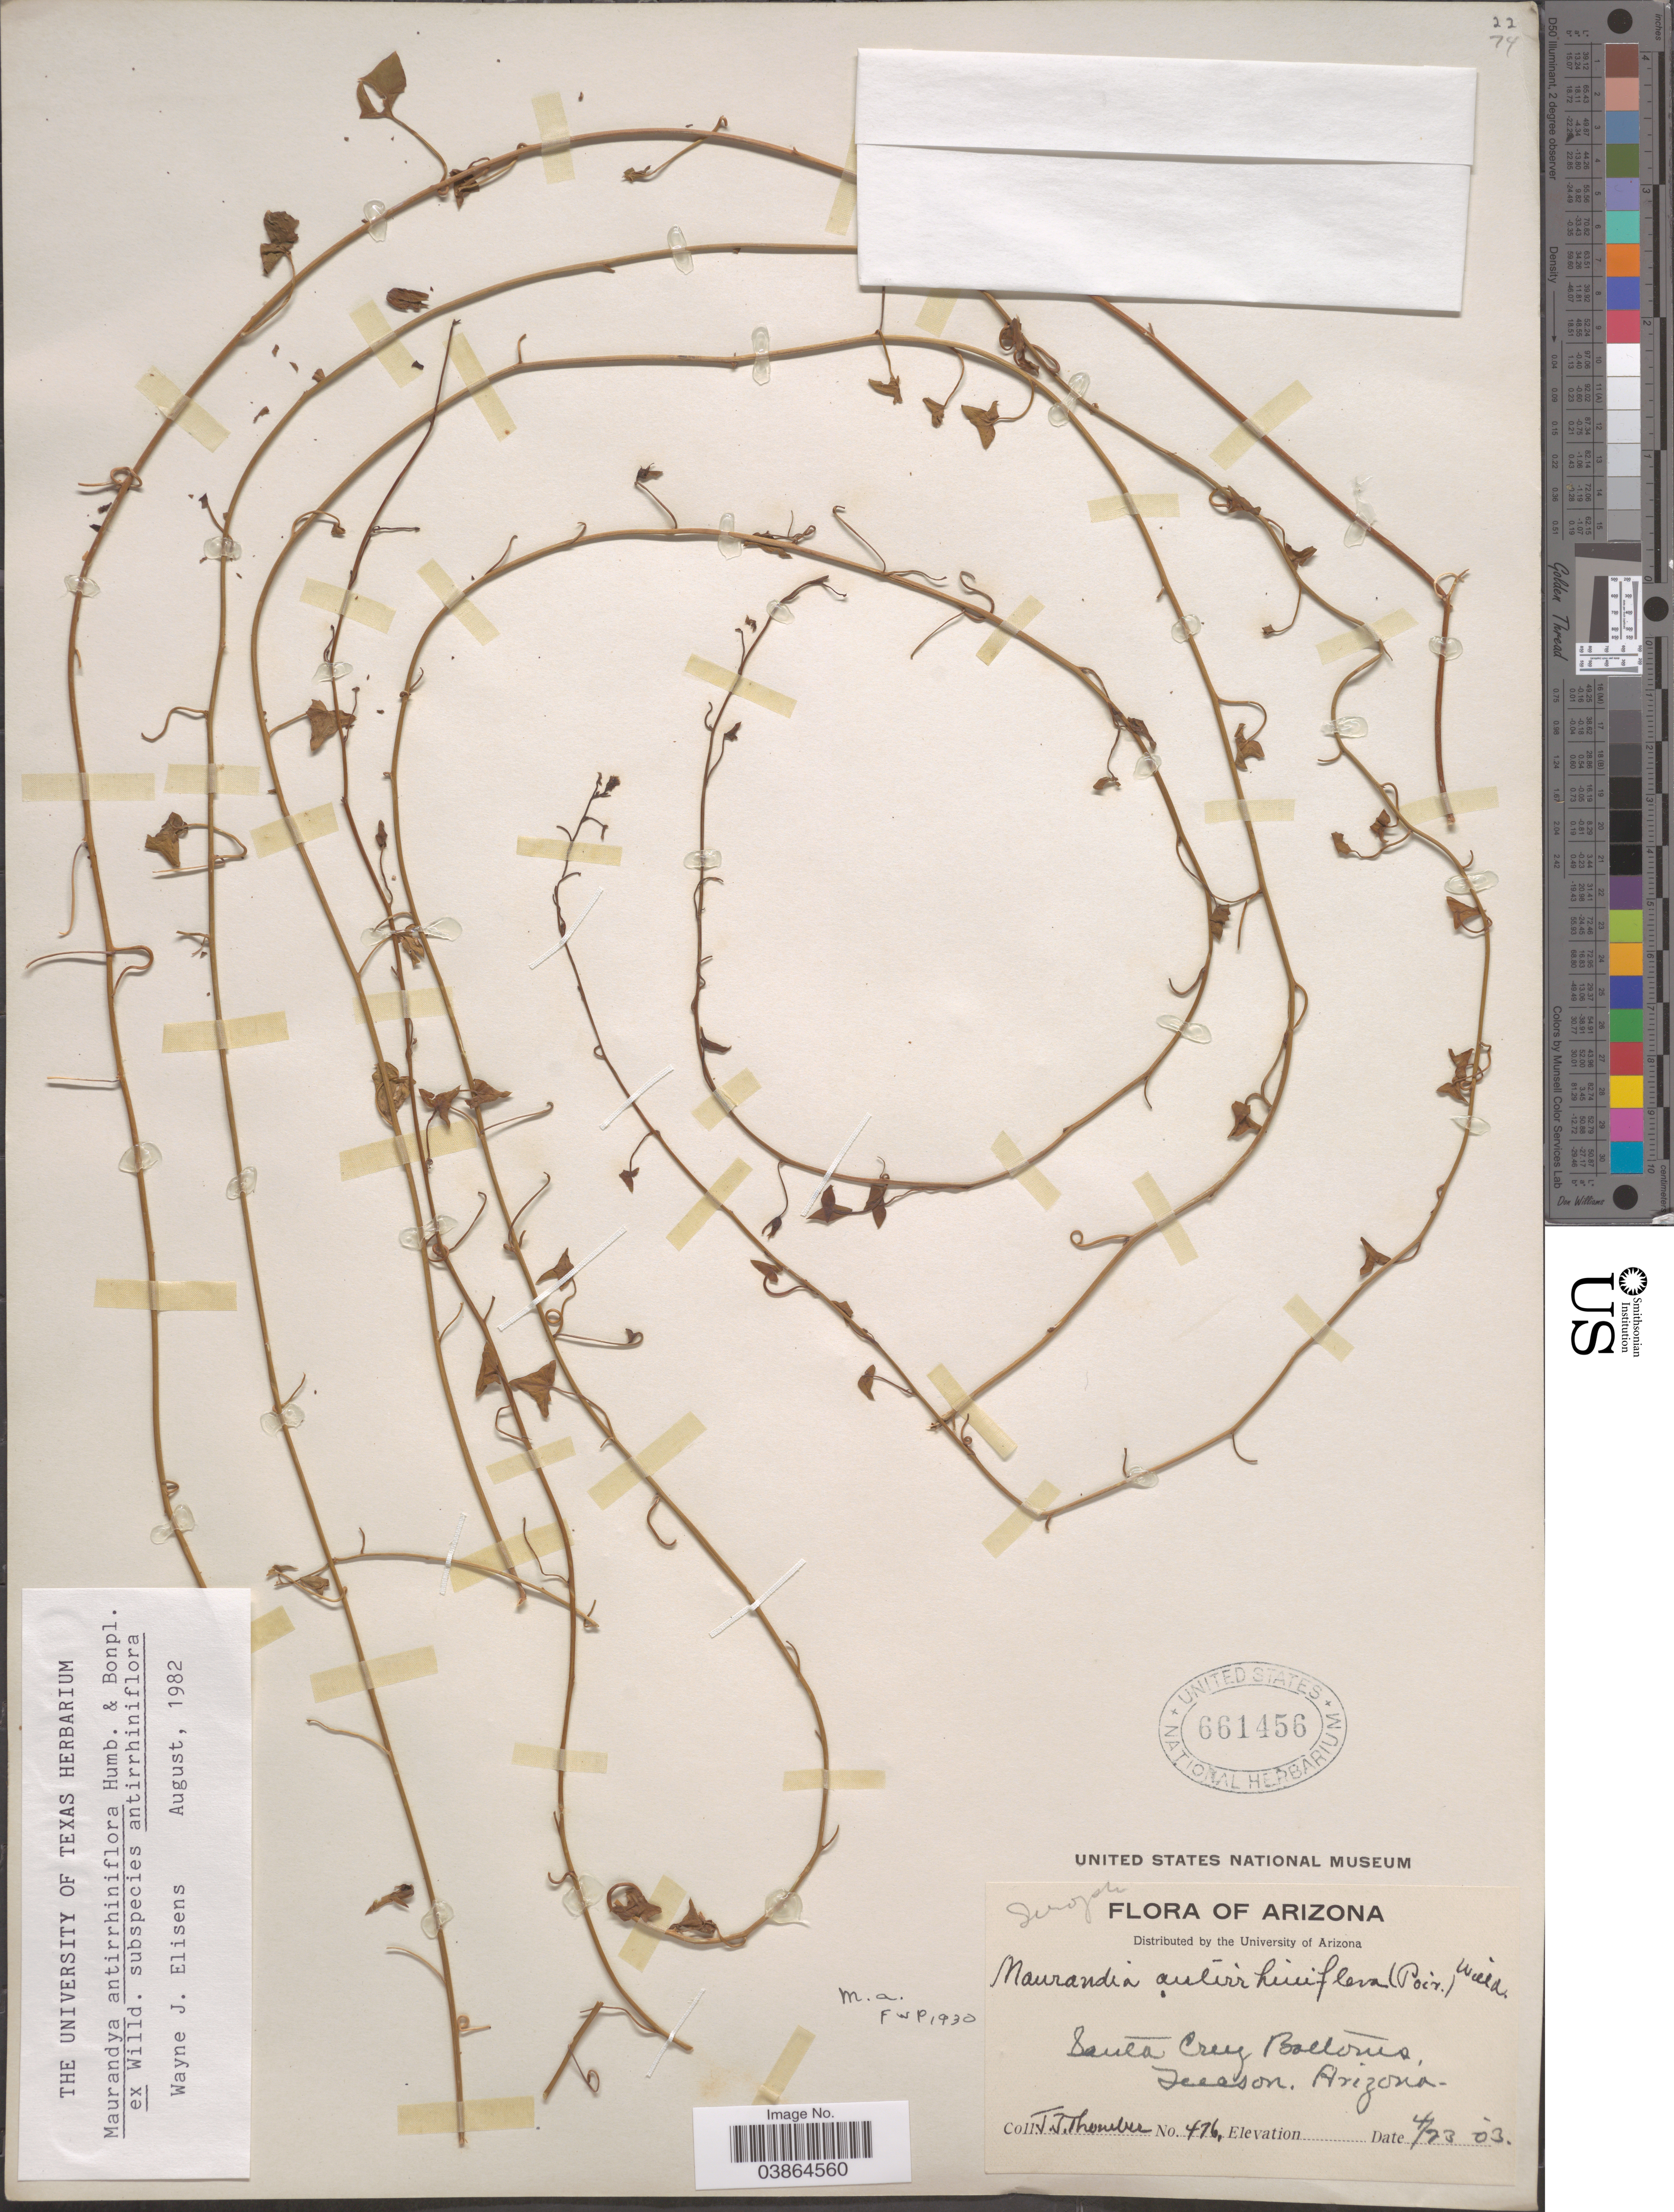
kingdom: Plantae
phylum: Tracheophyta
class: Magnoliopsida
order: Lamiales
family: Plantaginaceae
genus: Maurandya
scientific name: Maurandya antirrhiniflora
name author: Humb. & Bonpl. ex Willd.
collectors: J. Thornber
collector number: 476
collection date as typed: Transcribed d/m/y: 23/4/3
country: United States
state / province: Arizona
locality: Santa Cruz bottoms, Tucson.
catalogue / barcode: US 661456